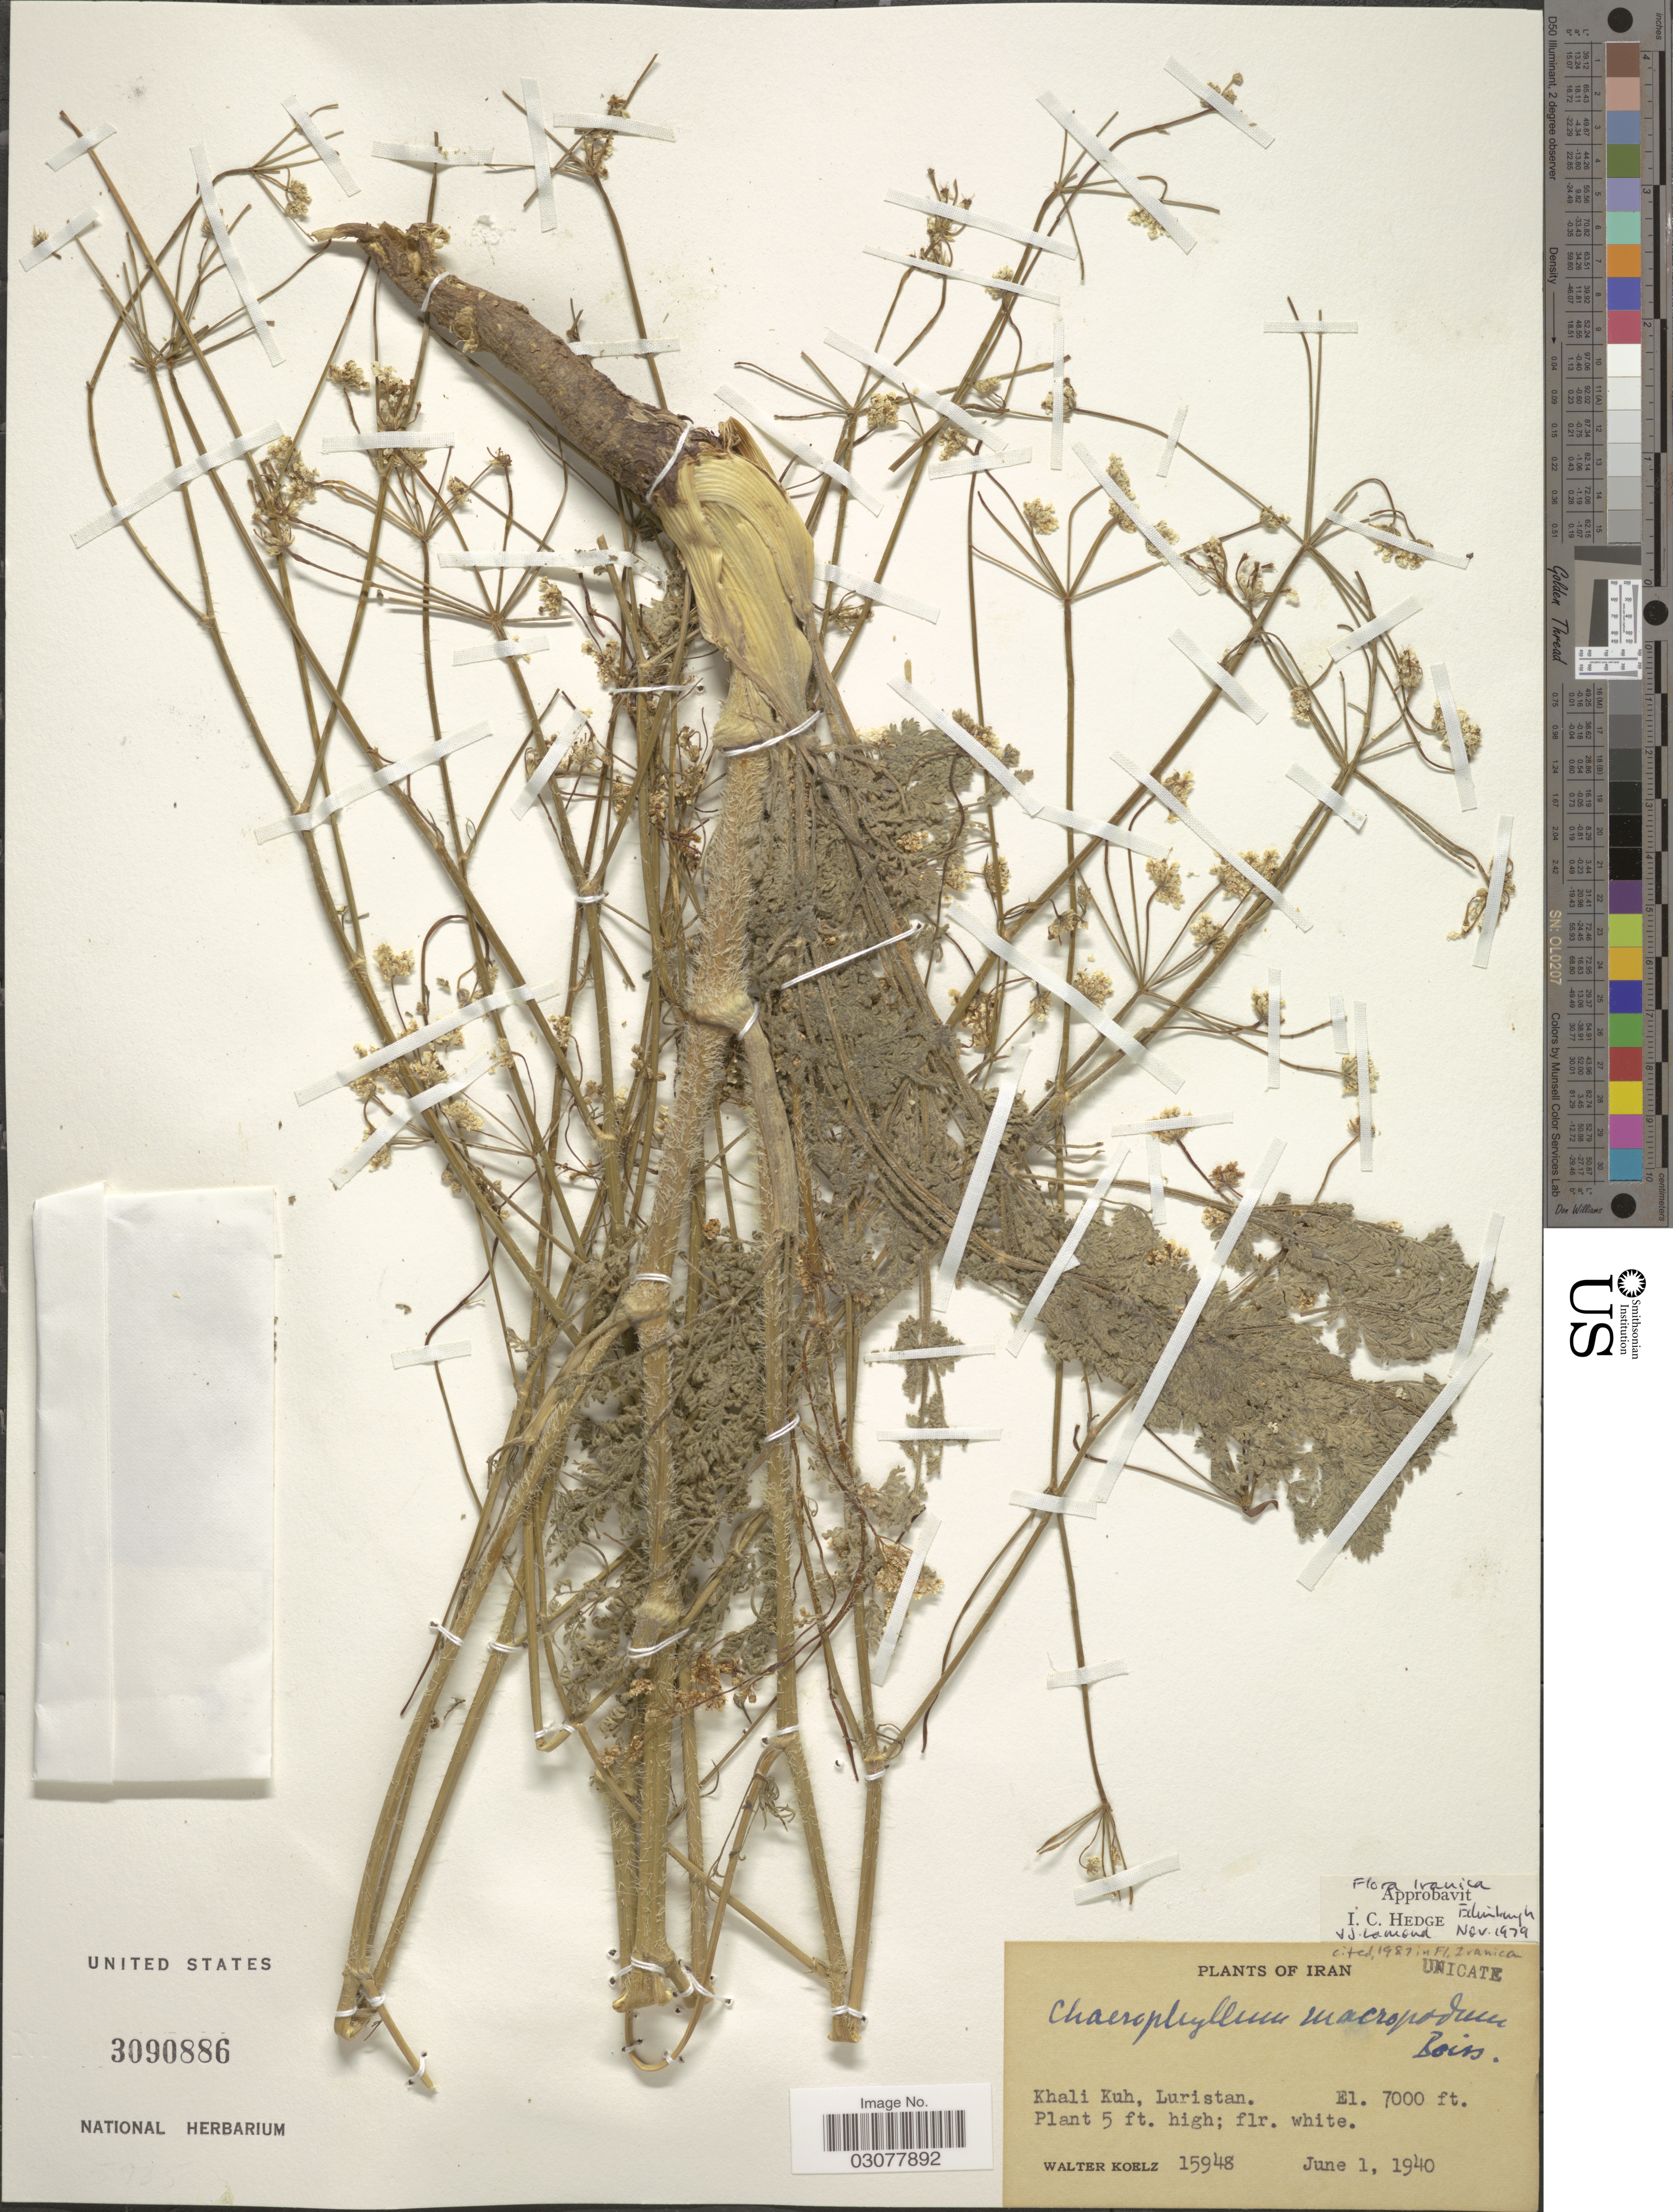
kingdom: Plantae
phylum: Tracheophyta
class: Magnoliopsida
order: Apiales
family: Apiaceae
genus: Chaerophyllum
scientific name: Chaerophyllum macropodum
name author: Boiss.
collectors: W. N. Koelz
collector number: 15948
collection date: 1940-06-01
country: Iran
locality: Khali Kuh, Luristan.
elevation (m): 2134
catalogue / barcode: US 3090886